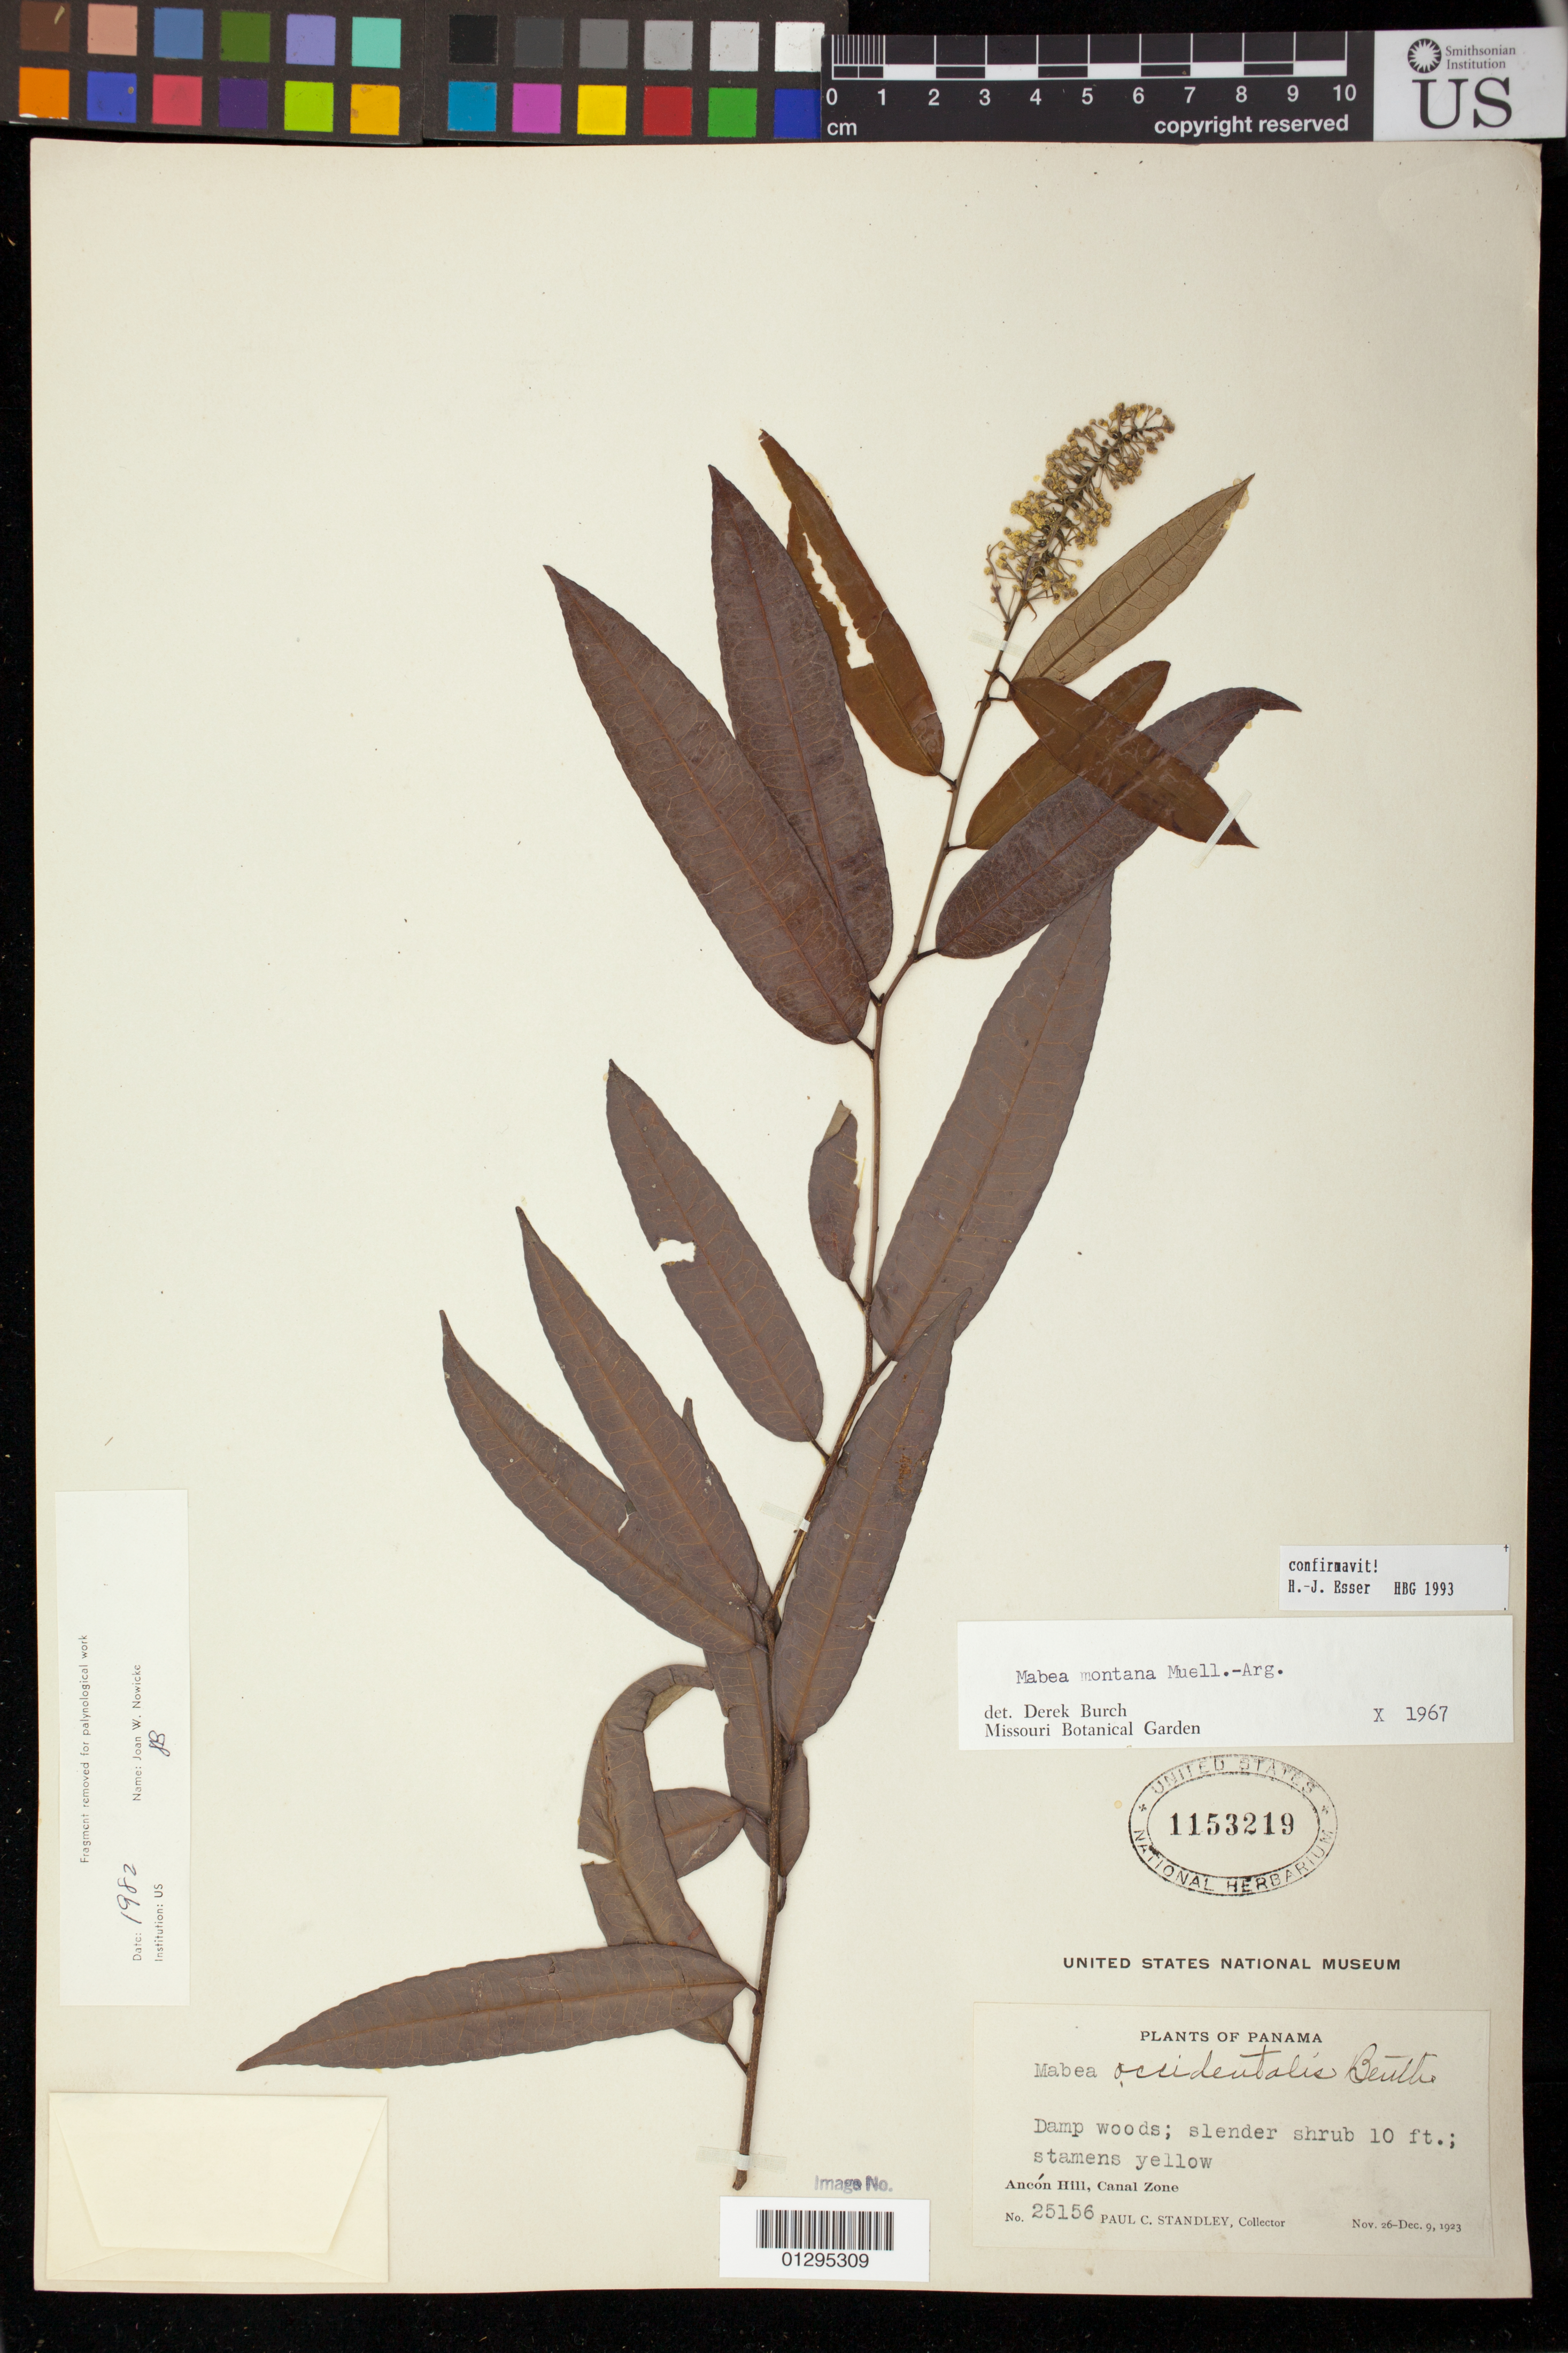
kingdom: Plantae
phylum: Tracheophyta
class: Magnoliopsida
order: Malpighiales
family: Euphorbiaceae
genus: Mabea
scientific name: Mabea montana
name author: Müll. Arg.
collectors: P. C. Standley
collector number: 25156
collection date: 1823-11-26/1923-12-09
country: Panama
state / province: Colón / Panamá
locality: Ancon Hill, Canal Zone.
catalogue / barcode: US 1153219